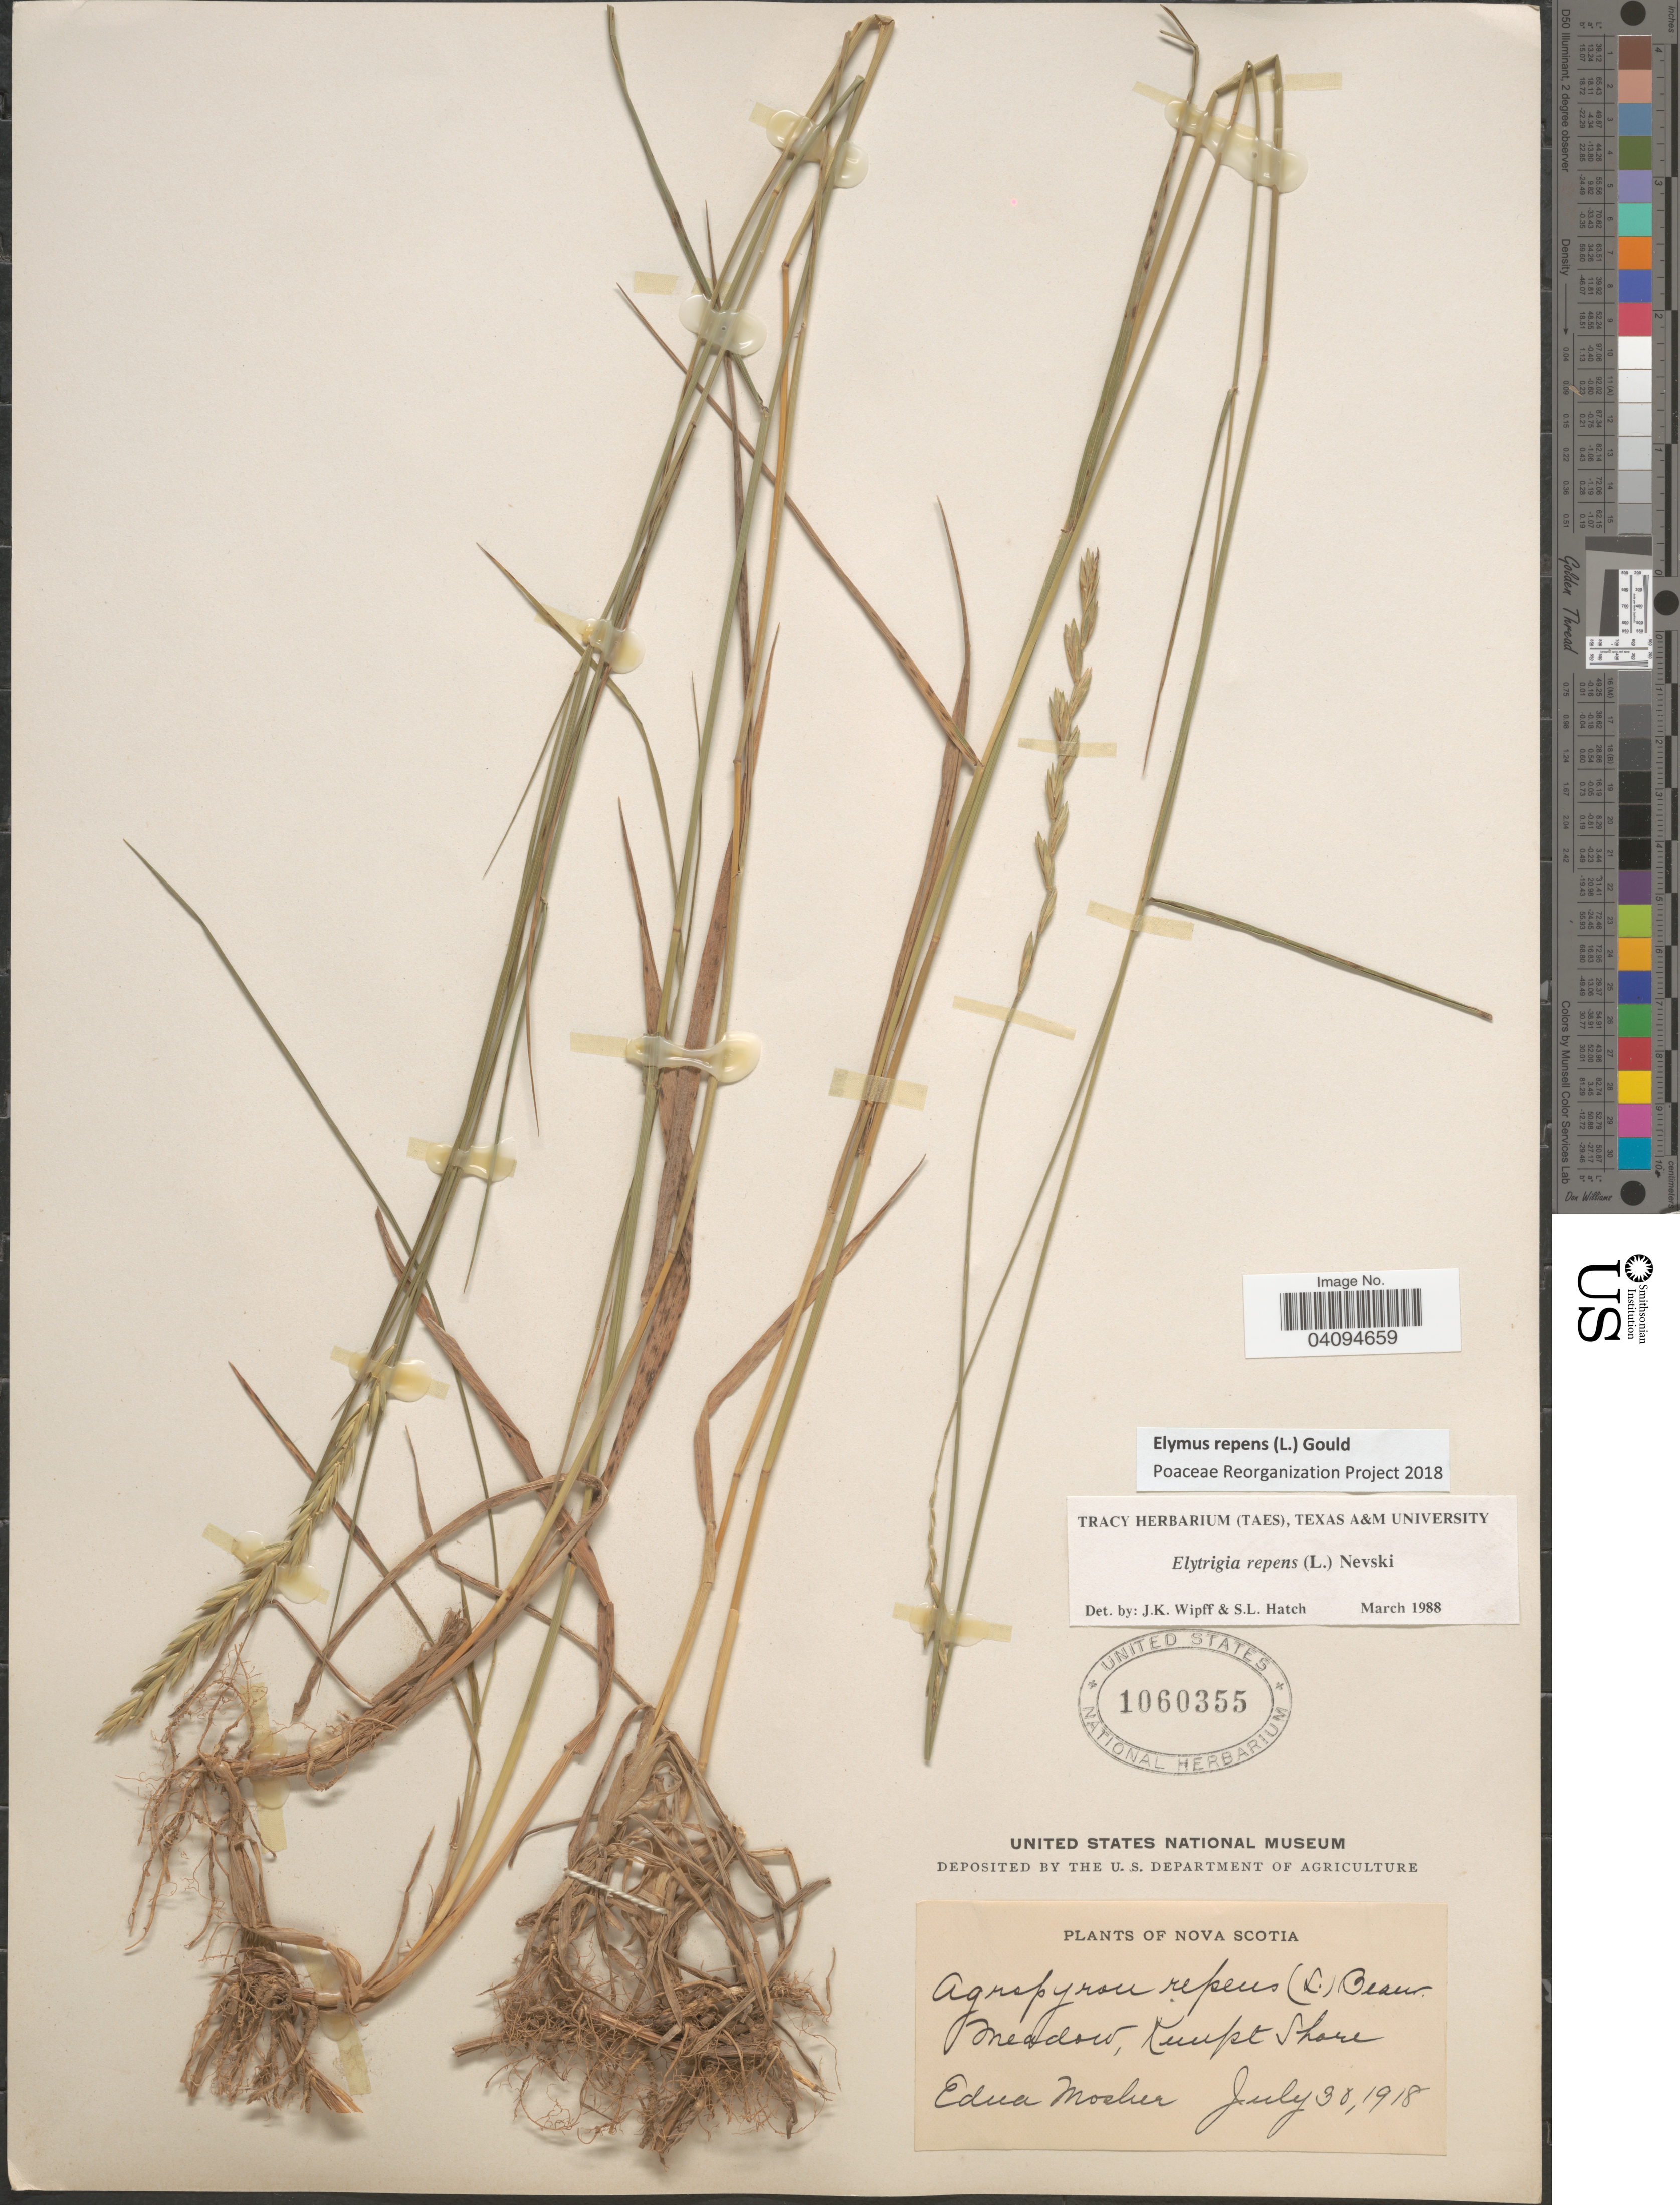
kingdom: Plantae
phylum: Tracheophyta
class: Liliopsida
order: Poales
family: Poaceae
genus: Elymus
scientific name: Elymus repens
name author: (L.) Gould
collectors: E. Mosher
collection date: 1918-07-30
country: Canada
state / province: Nova Scotia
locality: Meadow, Kuupt Shore.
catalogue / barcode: US 1060355